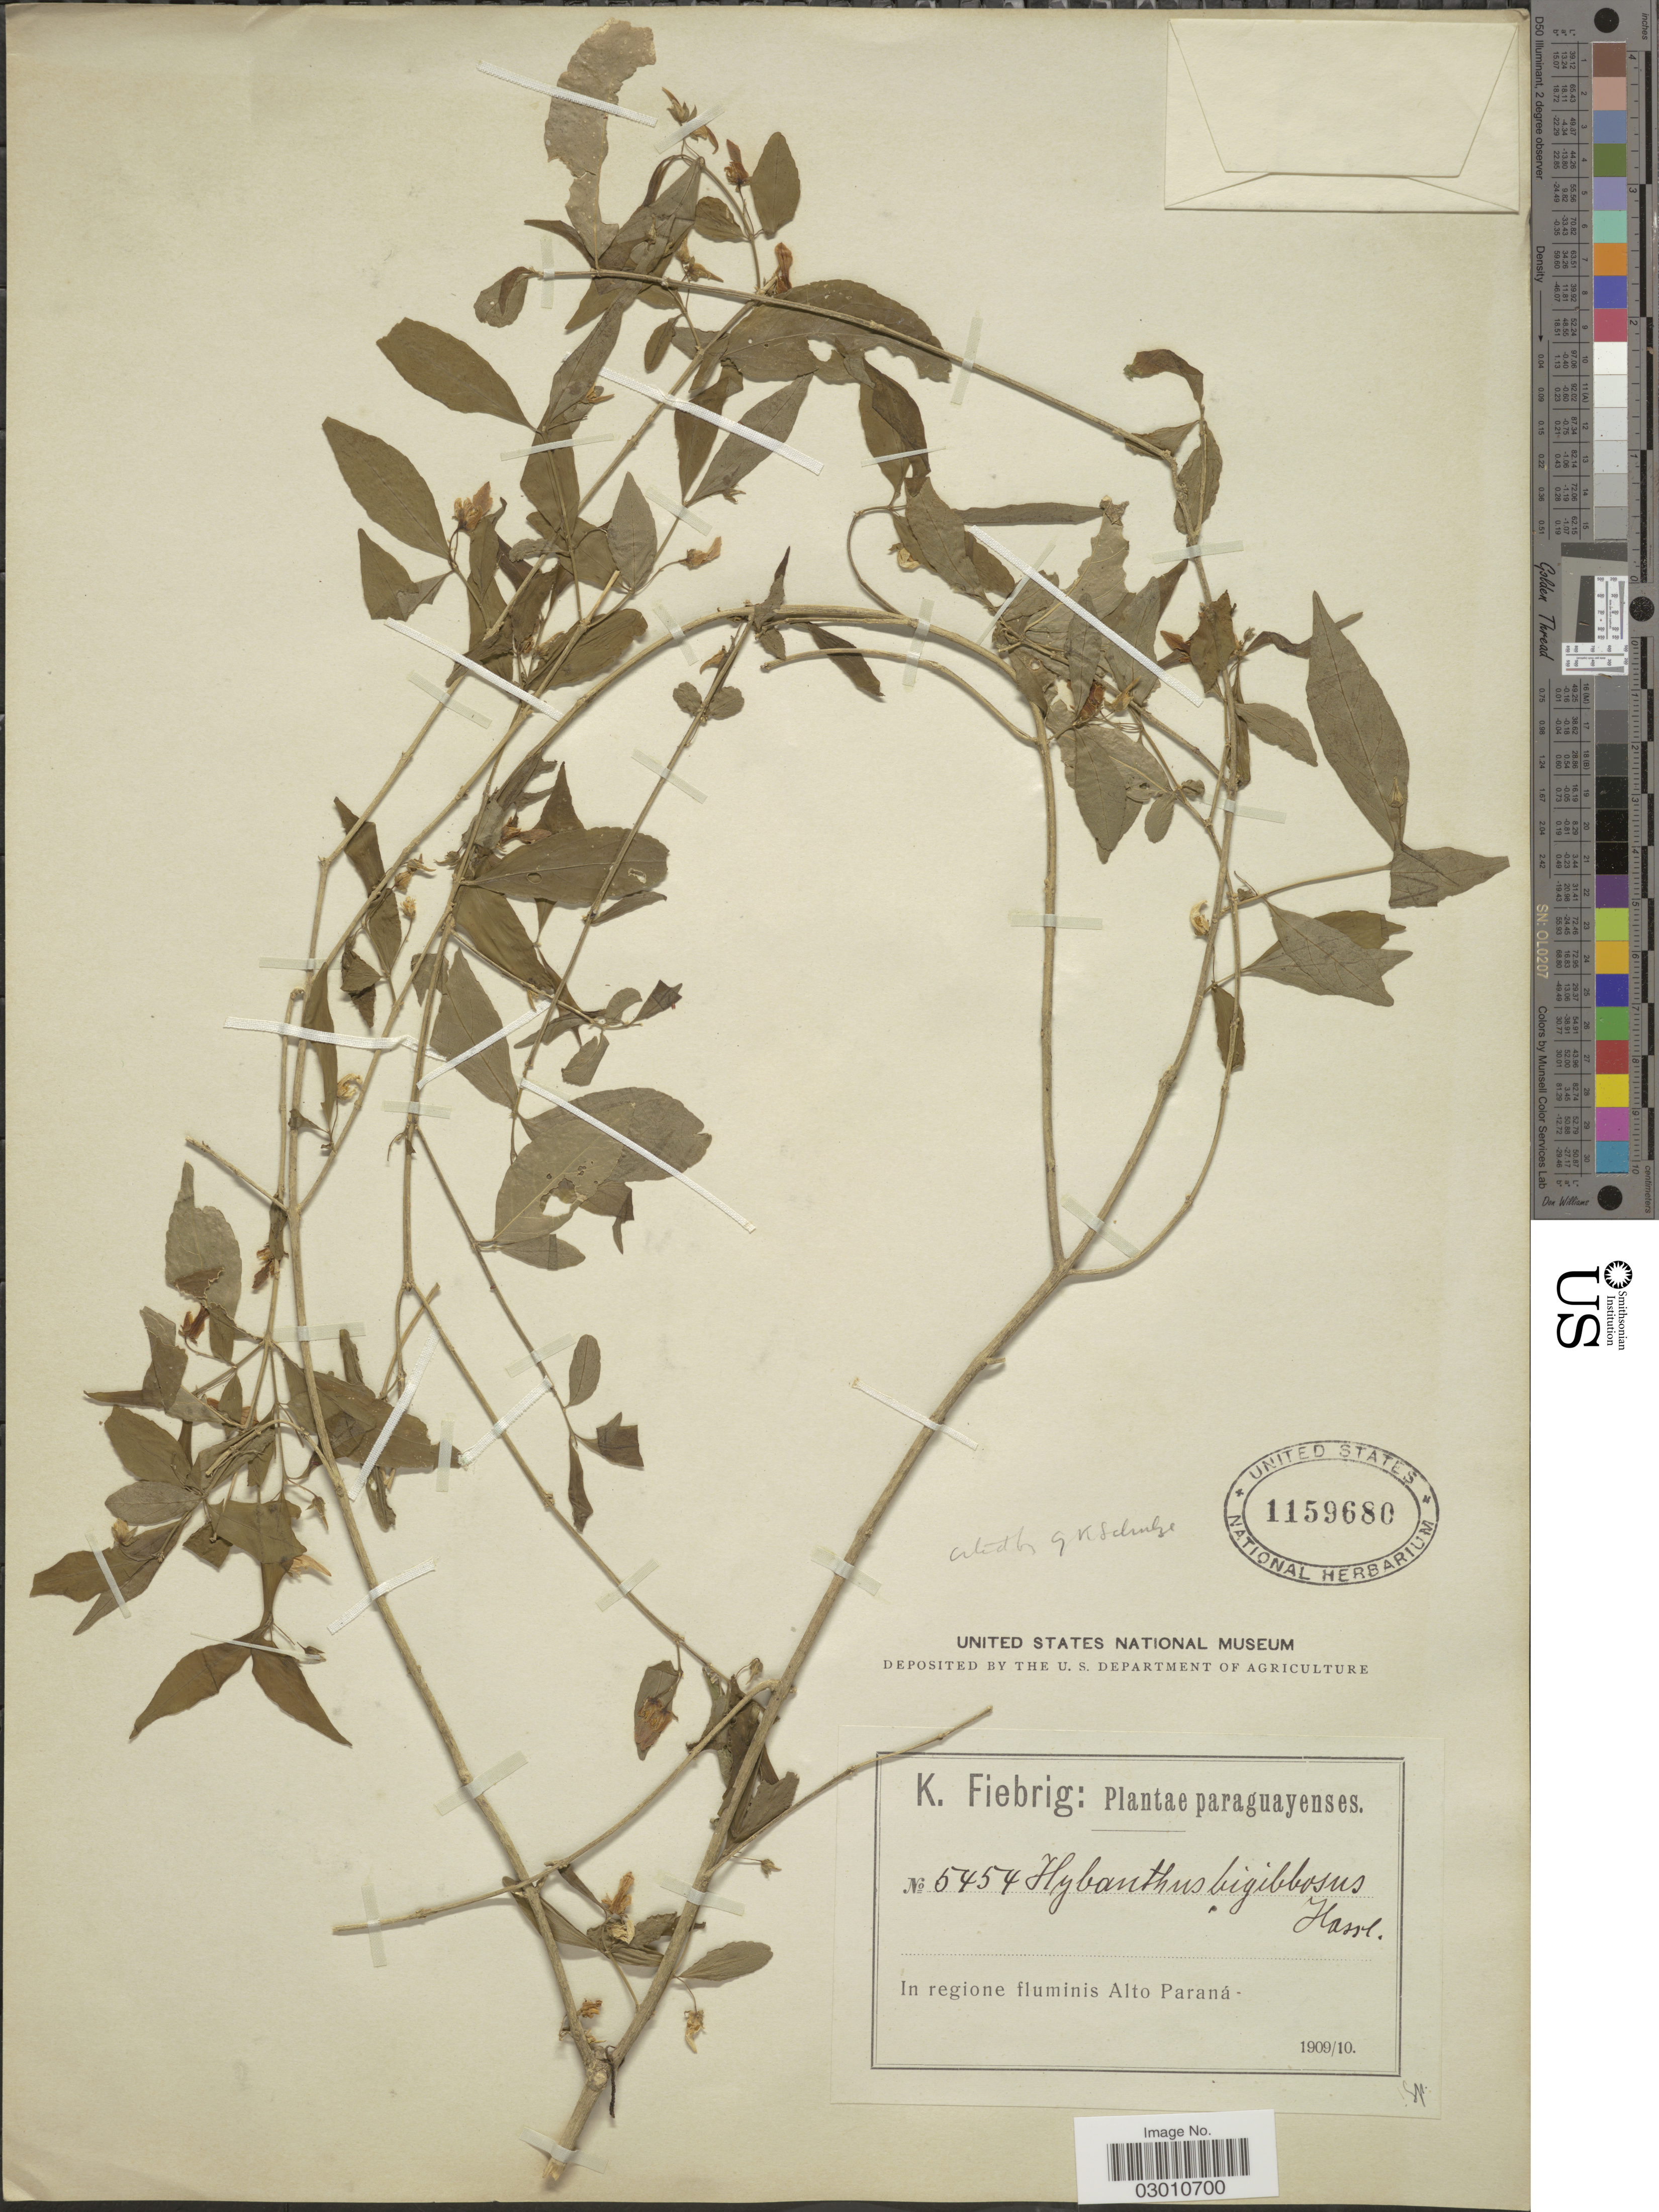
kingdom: Plantae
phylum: Tracheophyta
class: Magnoliopsida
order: Malpighiales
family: Violaceae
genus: Pombalia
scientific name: Pombalia bigibbosa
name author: (A. St.-Hil.) Paula-Souza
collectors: K. Fiebrig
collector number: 5454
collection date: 1909/1910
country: Paraguay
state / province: Alto Parana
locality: In regione fluminis Alto Parana.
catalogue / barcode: US 1159680